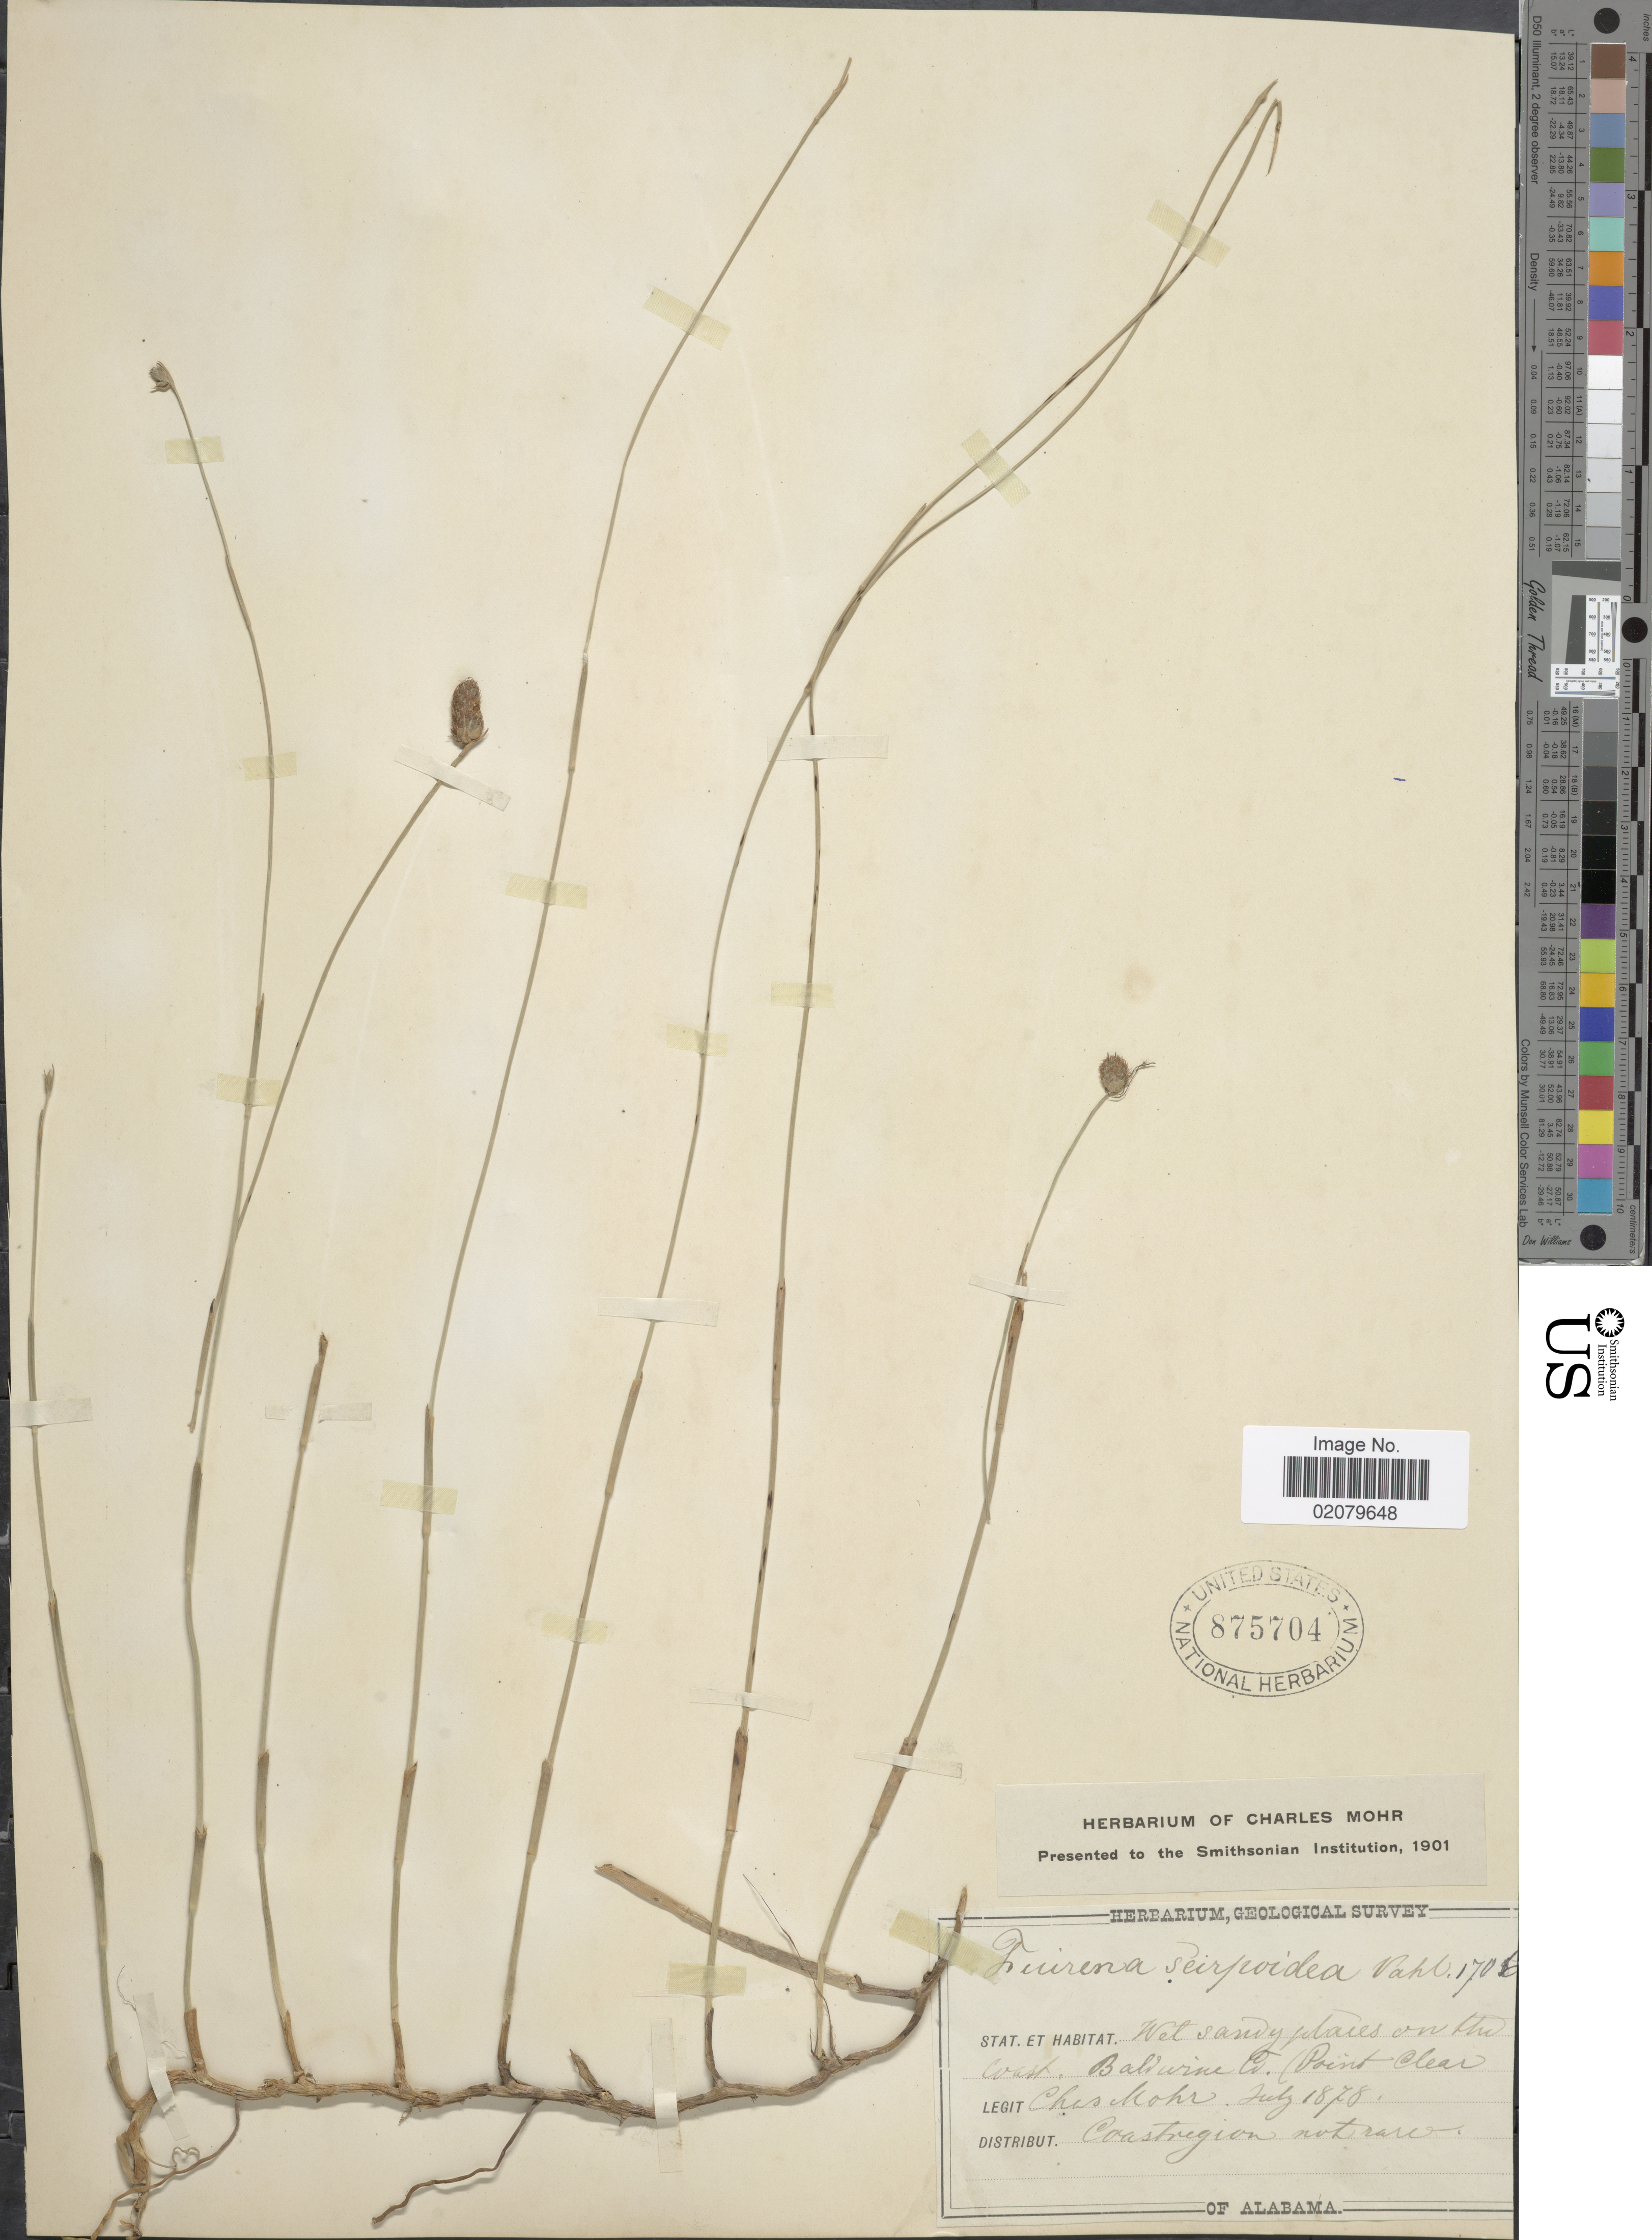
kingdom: Plantae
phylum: Tracheophyta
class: Liliopsida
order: Poales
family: Cyperaceae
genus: Fuirena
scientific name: Fuirena scirpoidea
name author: Michx.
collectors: C. T. Mohr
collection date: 1878-07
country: United States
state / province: Alabama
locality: Baldwin Co, Point Clear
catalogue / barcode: US 875704